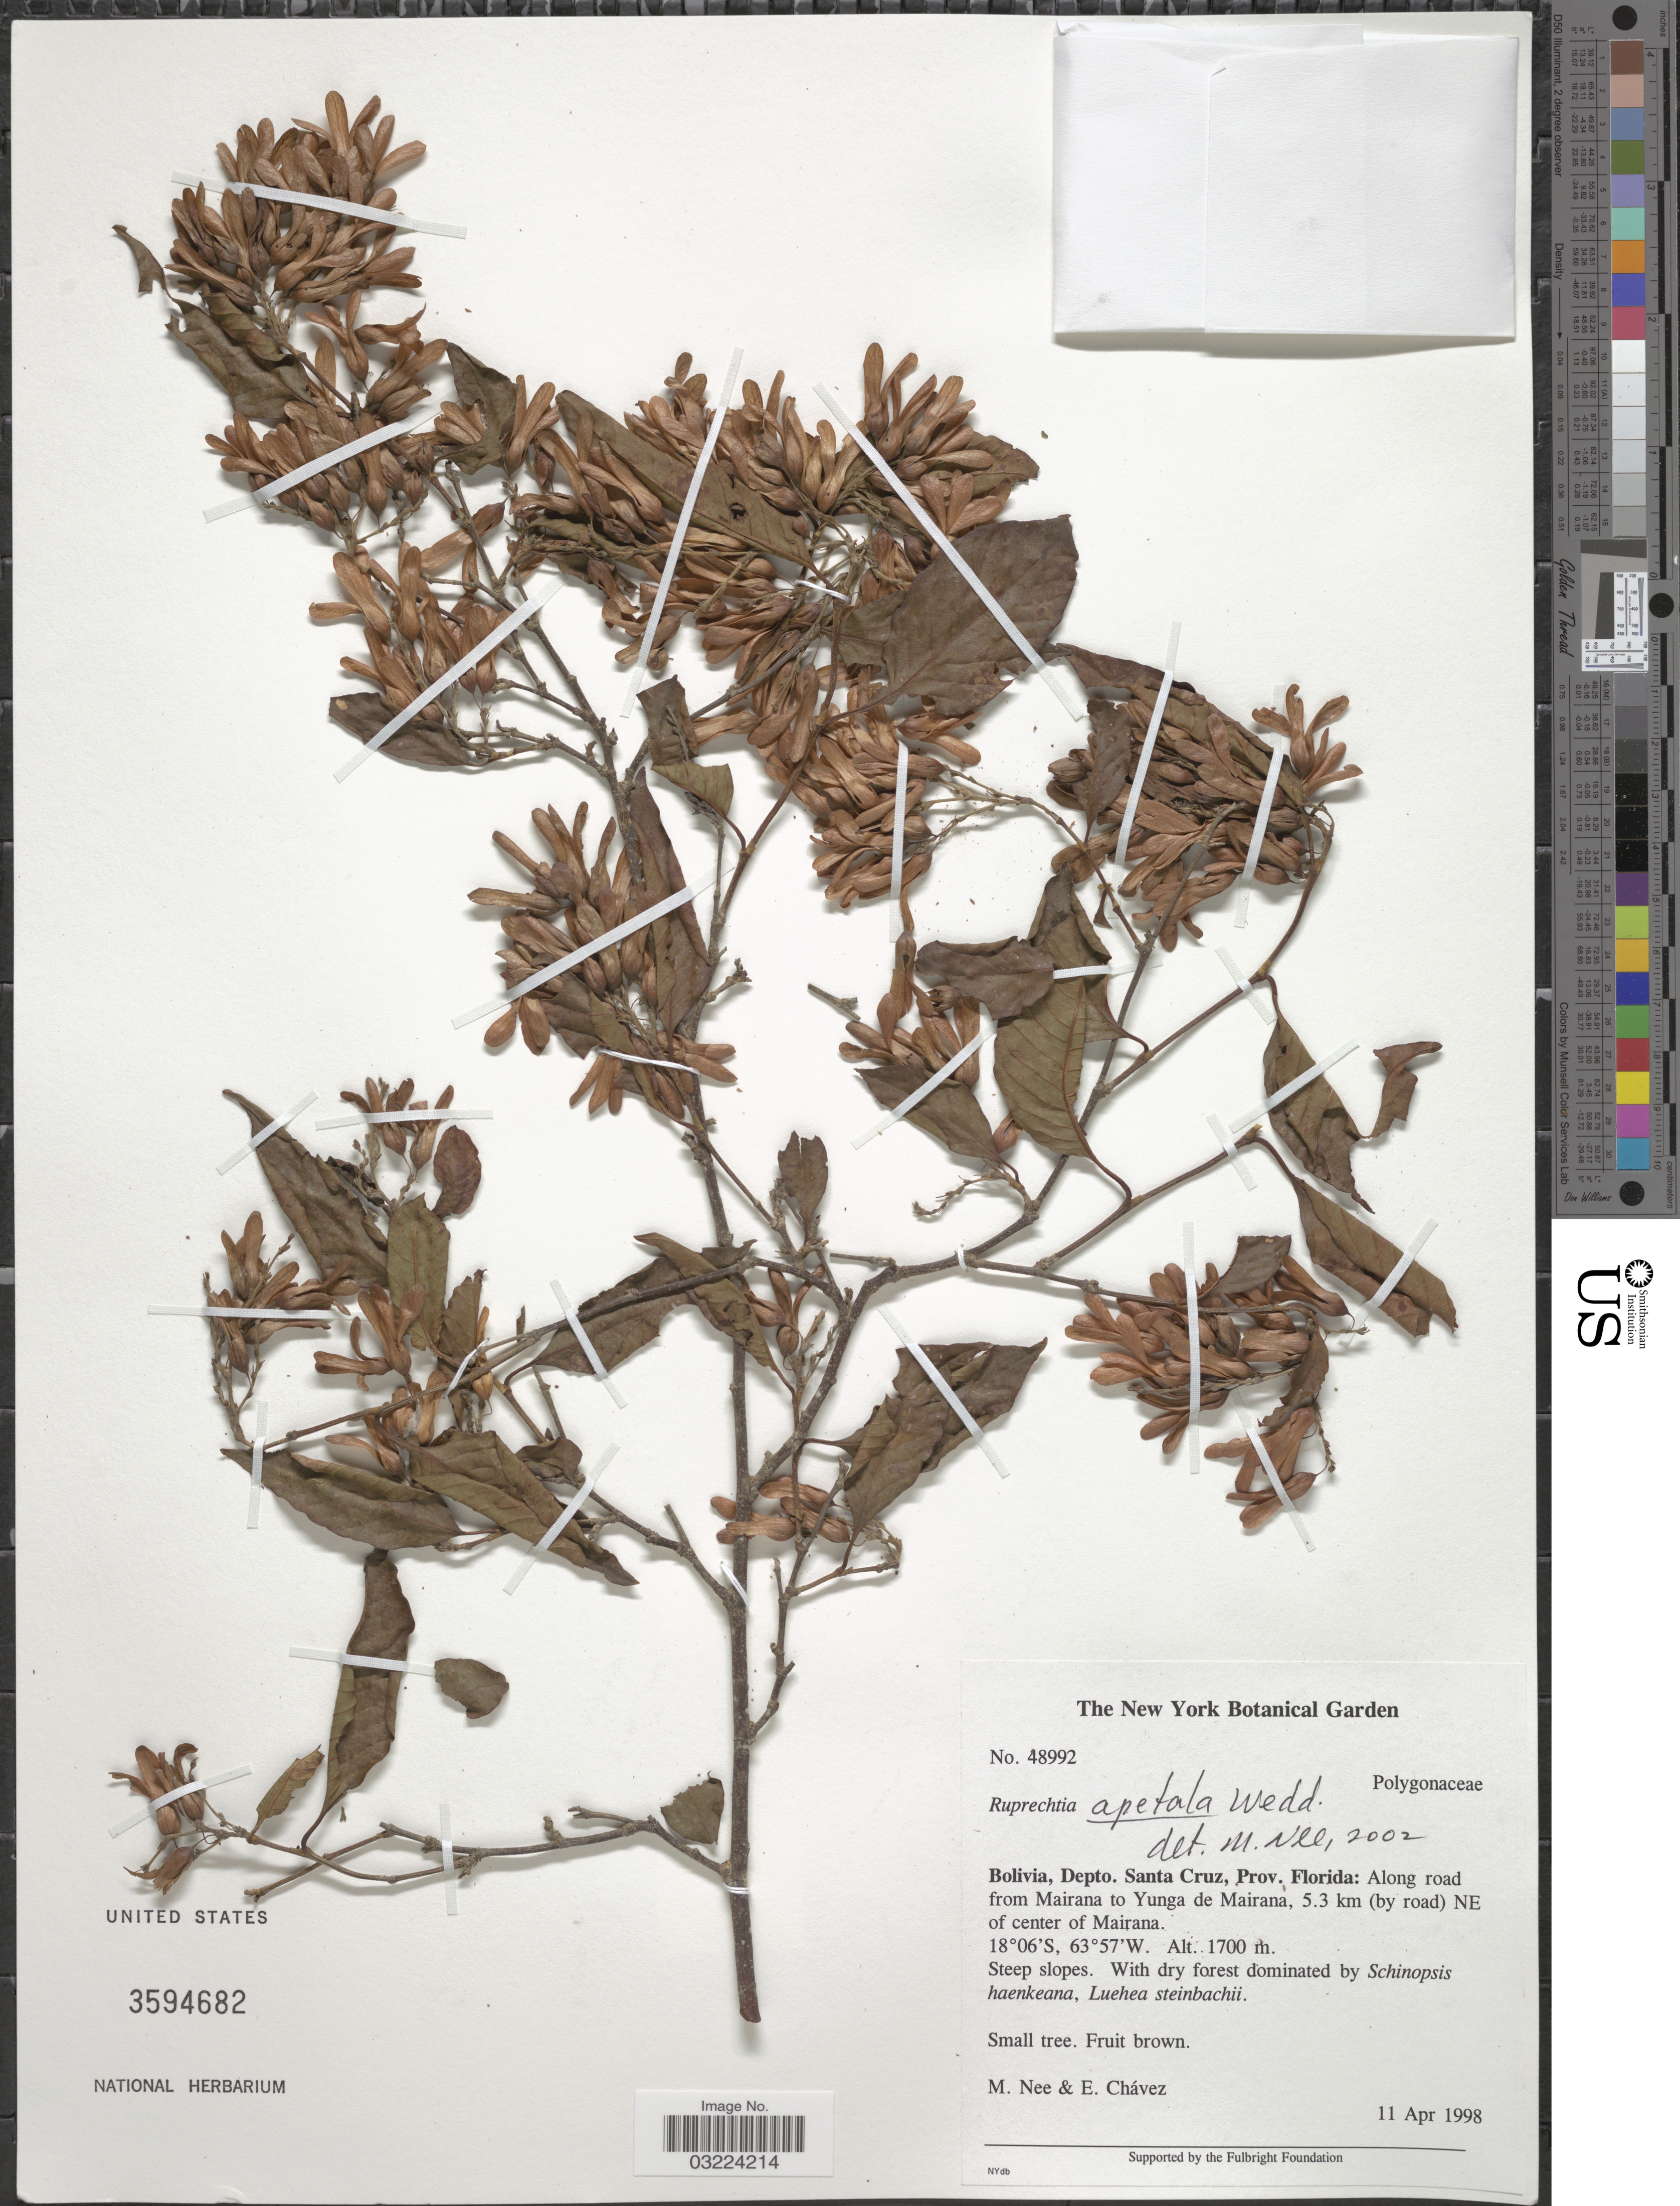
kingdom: Plantae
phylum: Tracheophyta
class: Magnoliopsida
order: Caryophyllales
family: Polygonaceae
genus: Ruprechtia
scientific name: Ruprechtia apetala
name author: Wedd.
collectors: M. Nee & E. Chávez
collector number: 48992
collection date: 1998-04-11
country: Bolivia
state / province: Santa Cruz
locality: Depto. Santa Cruz, Prov. Florida: Along road from Mairana to Yunga de Mairana, 5.3 km (by road) NE of center of Mairana.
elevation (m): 1700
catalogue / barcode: US 3594682